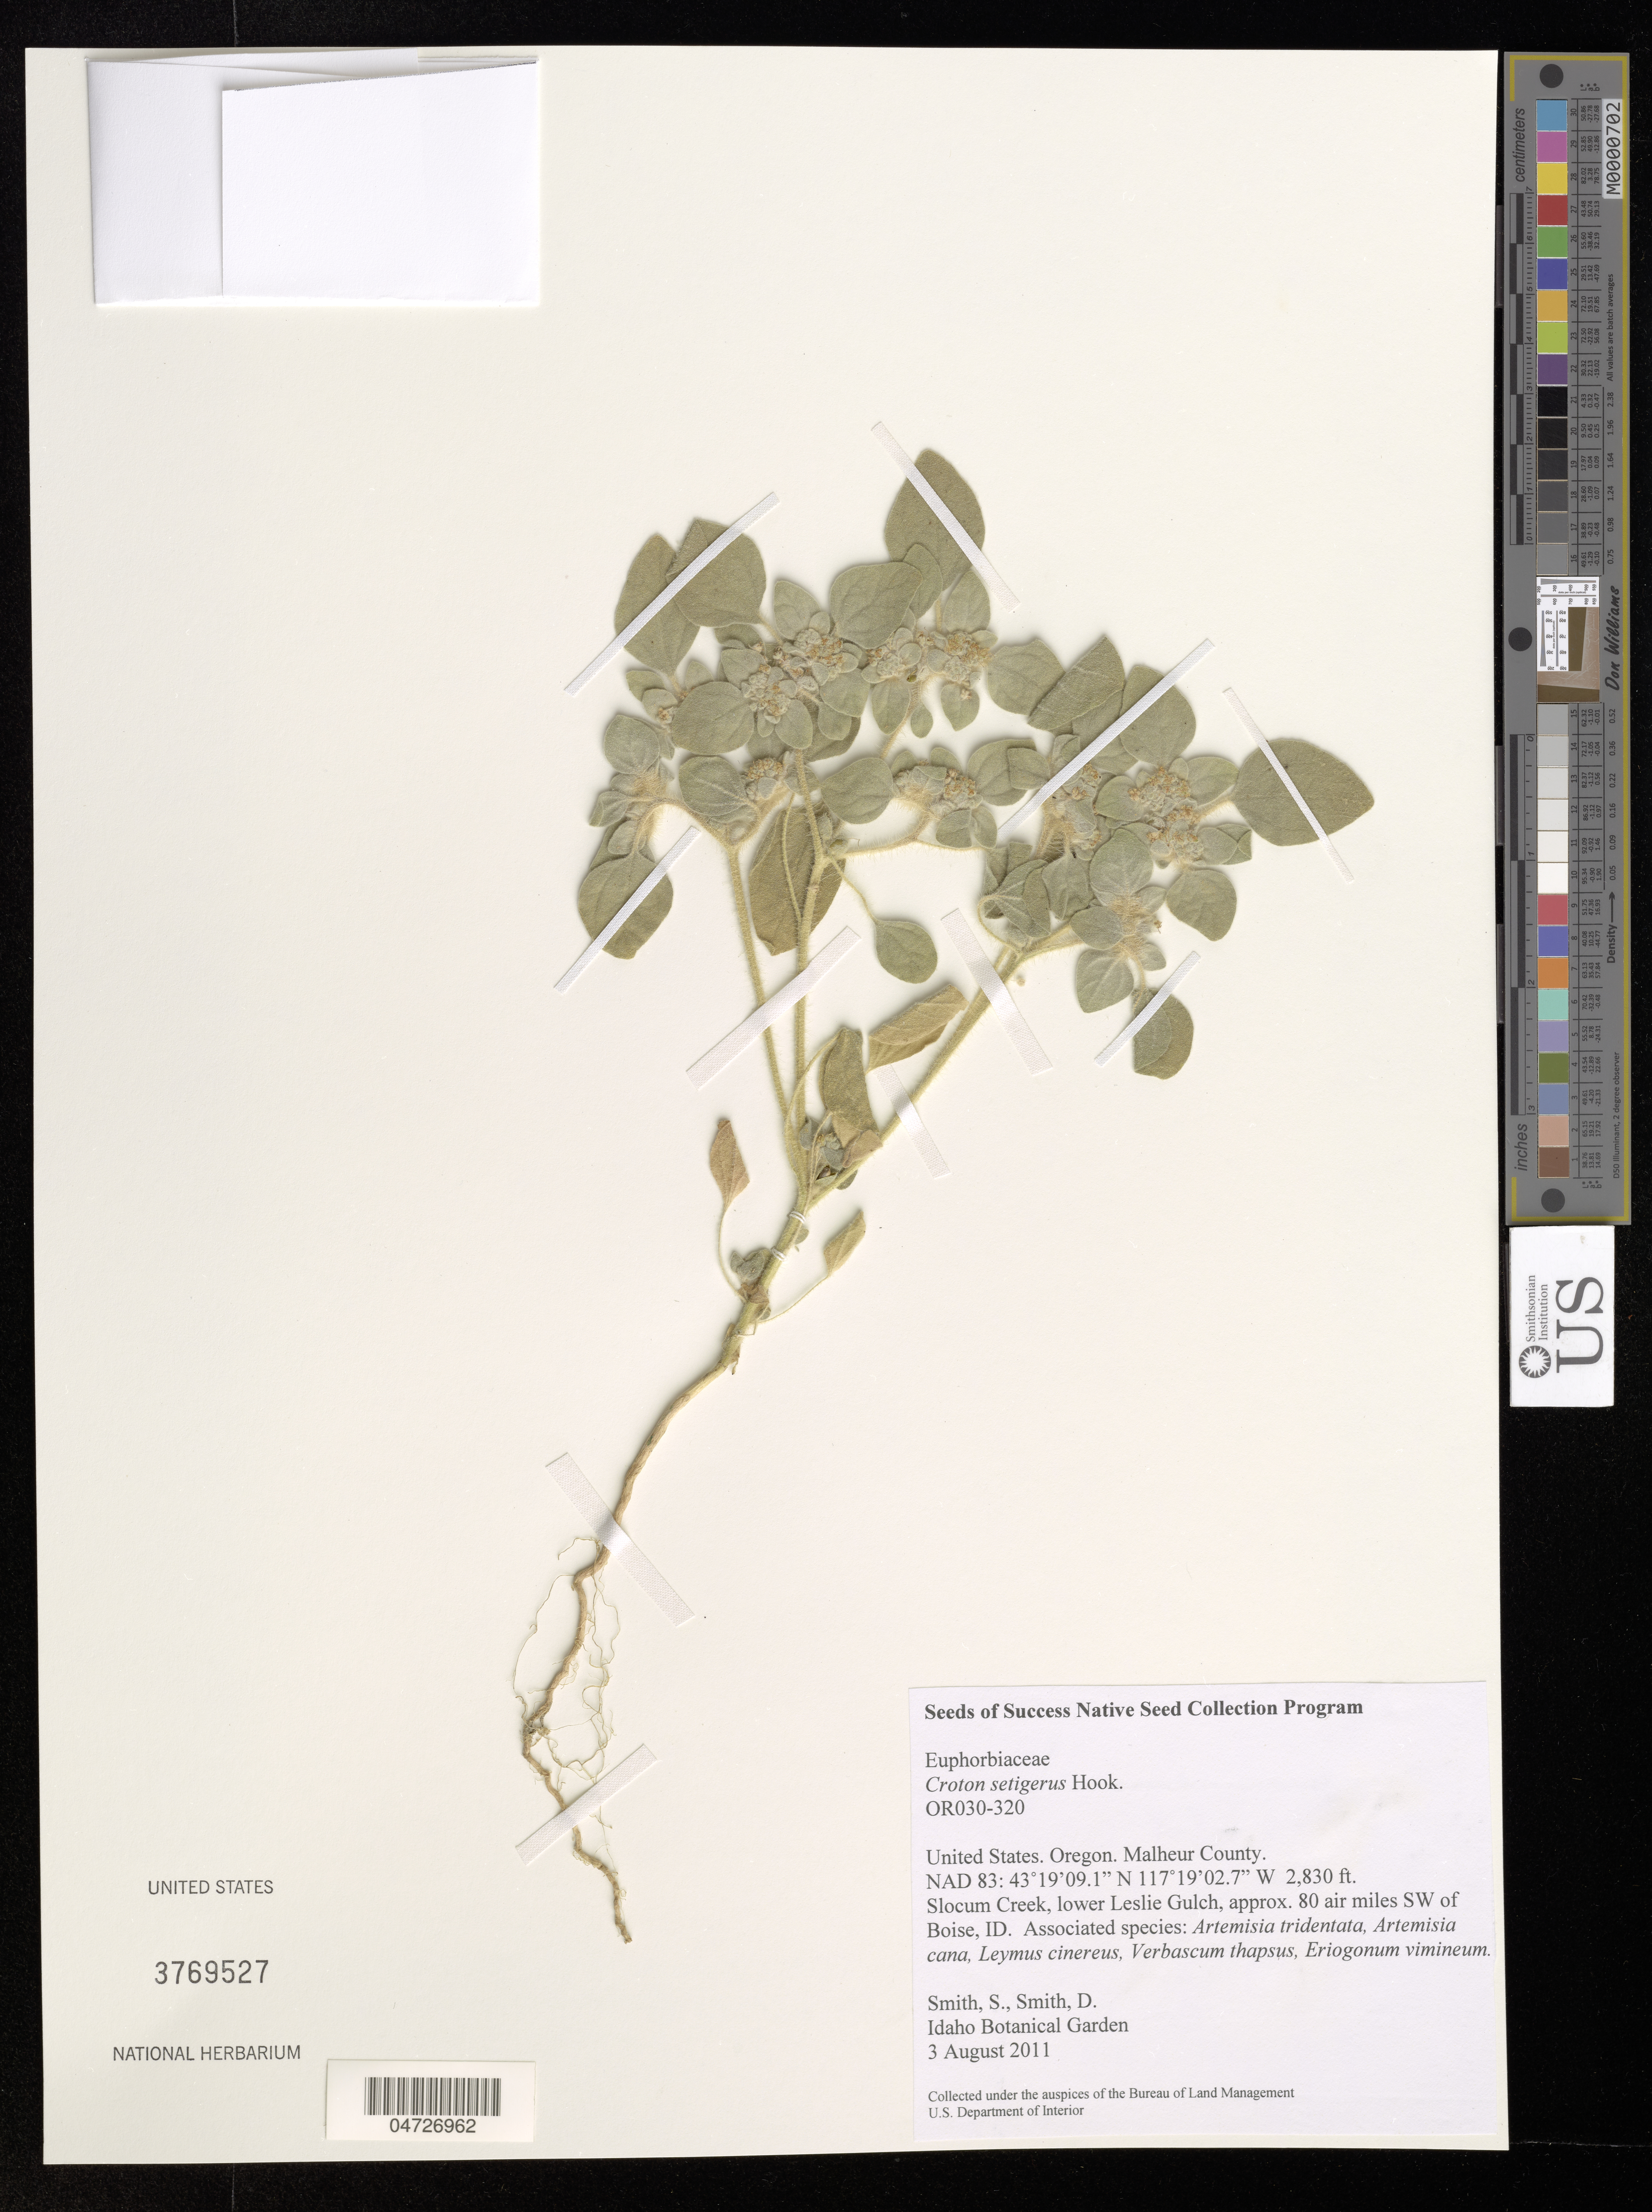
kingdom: Plantae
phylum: Tracheophyta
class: Magnoliopsida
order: Malpighiales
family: Euphorbiaceae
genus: Croton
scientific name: Croton setigerus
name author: Hook.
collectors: S. Smith & D. Smith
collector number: OR030-320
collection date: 2011-08-03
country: United States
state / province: Oregon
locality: Malheur County. Slocum Creek, lower Leslie Gulch, approx. 80 air miles SW of Boise, ID.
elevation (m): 863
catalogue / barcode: US 3769527